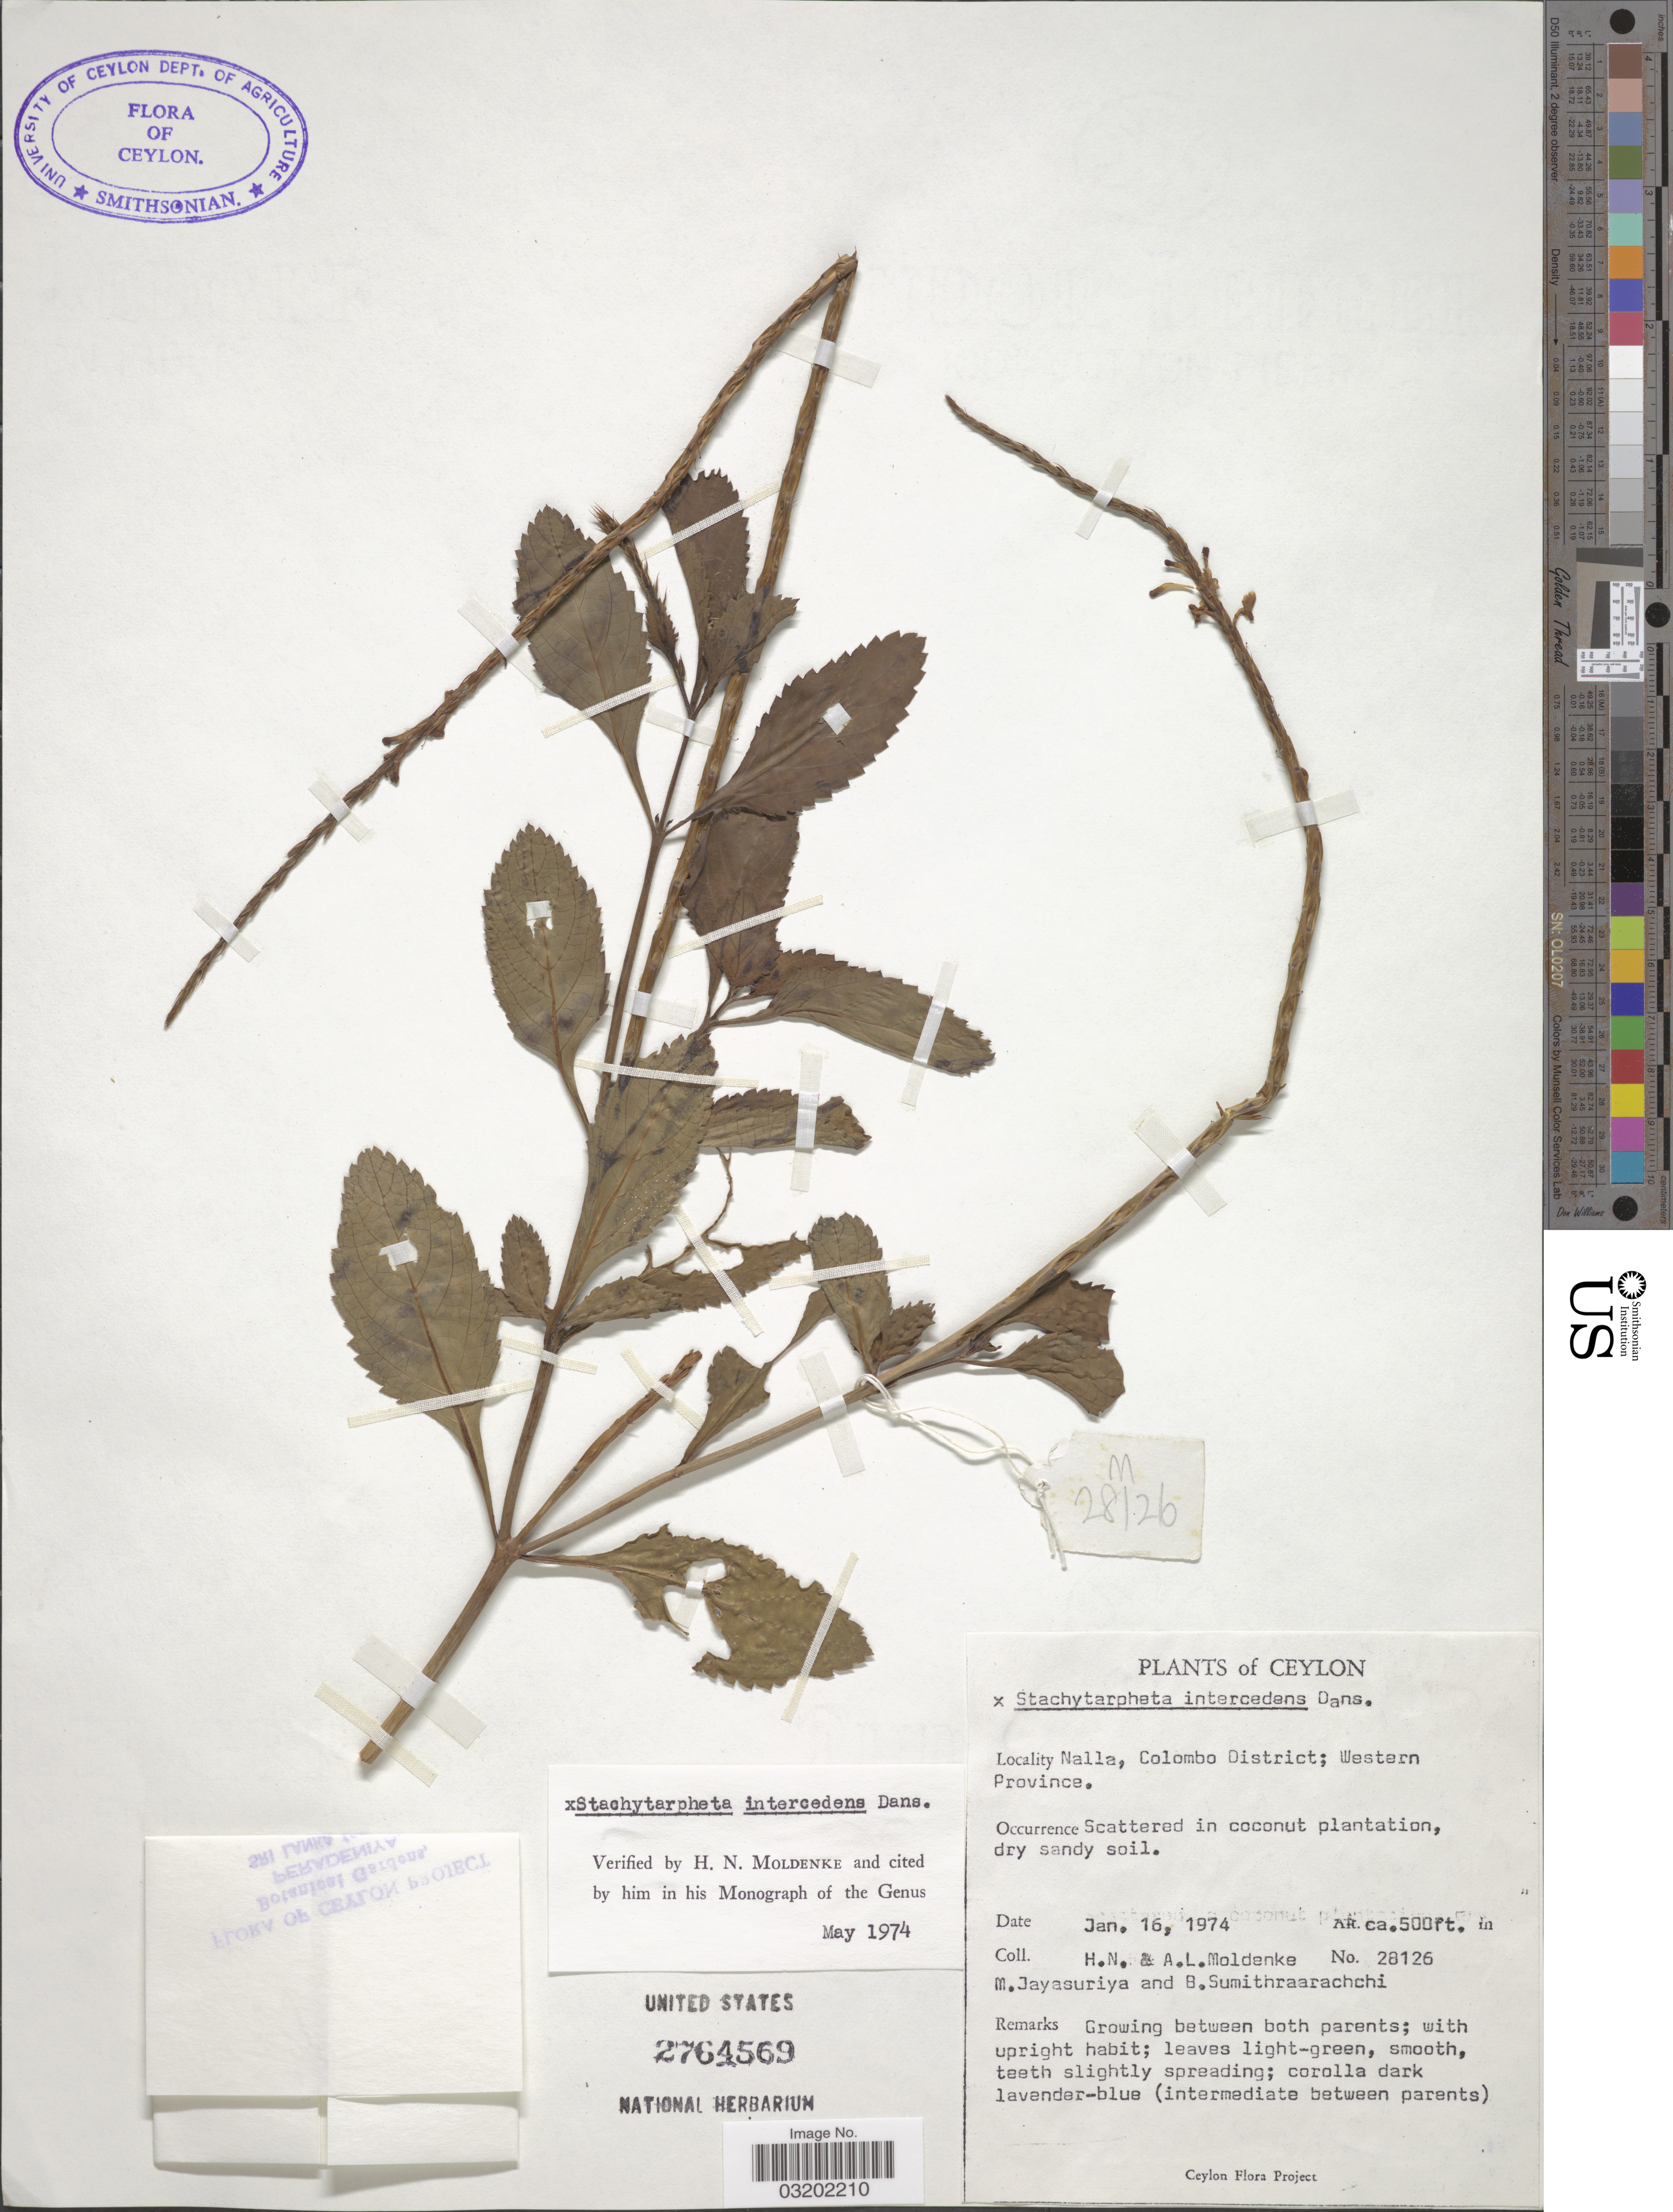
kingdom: Plantae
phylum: Tracheophyta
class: Magnoliopsida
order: Lamiales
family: Verbenaceae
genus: Stachytarpheta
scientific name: Stachytarpheta intercedens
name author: Danser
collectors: H. N. Moldenke, A. L. Moldenke, M. Jayasuriya & B. Sumithraarachchi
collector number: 28126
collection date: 1974-01-16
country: Sri Lanka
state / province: Western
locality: Ceylon. Nalla, Colombo District.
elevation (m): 152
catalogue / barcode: US 2764569